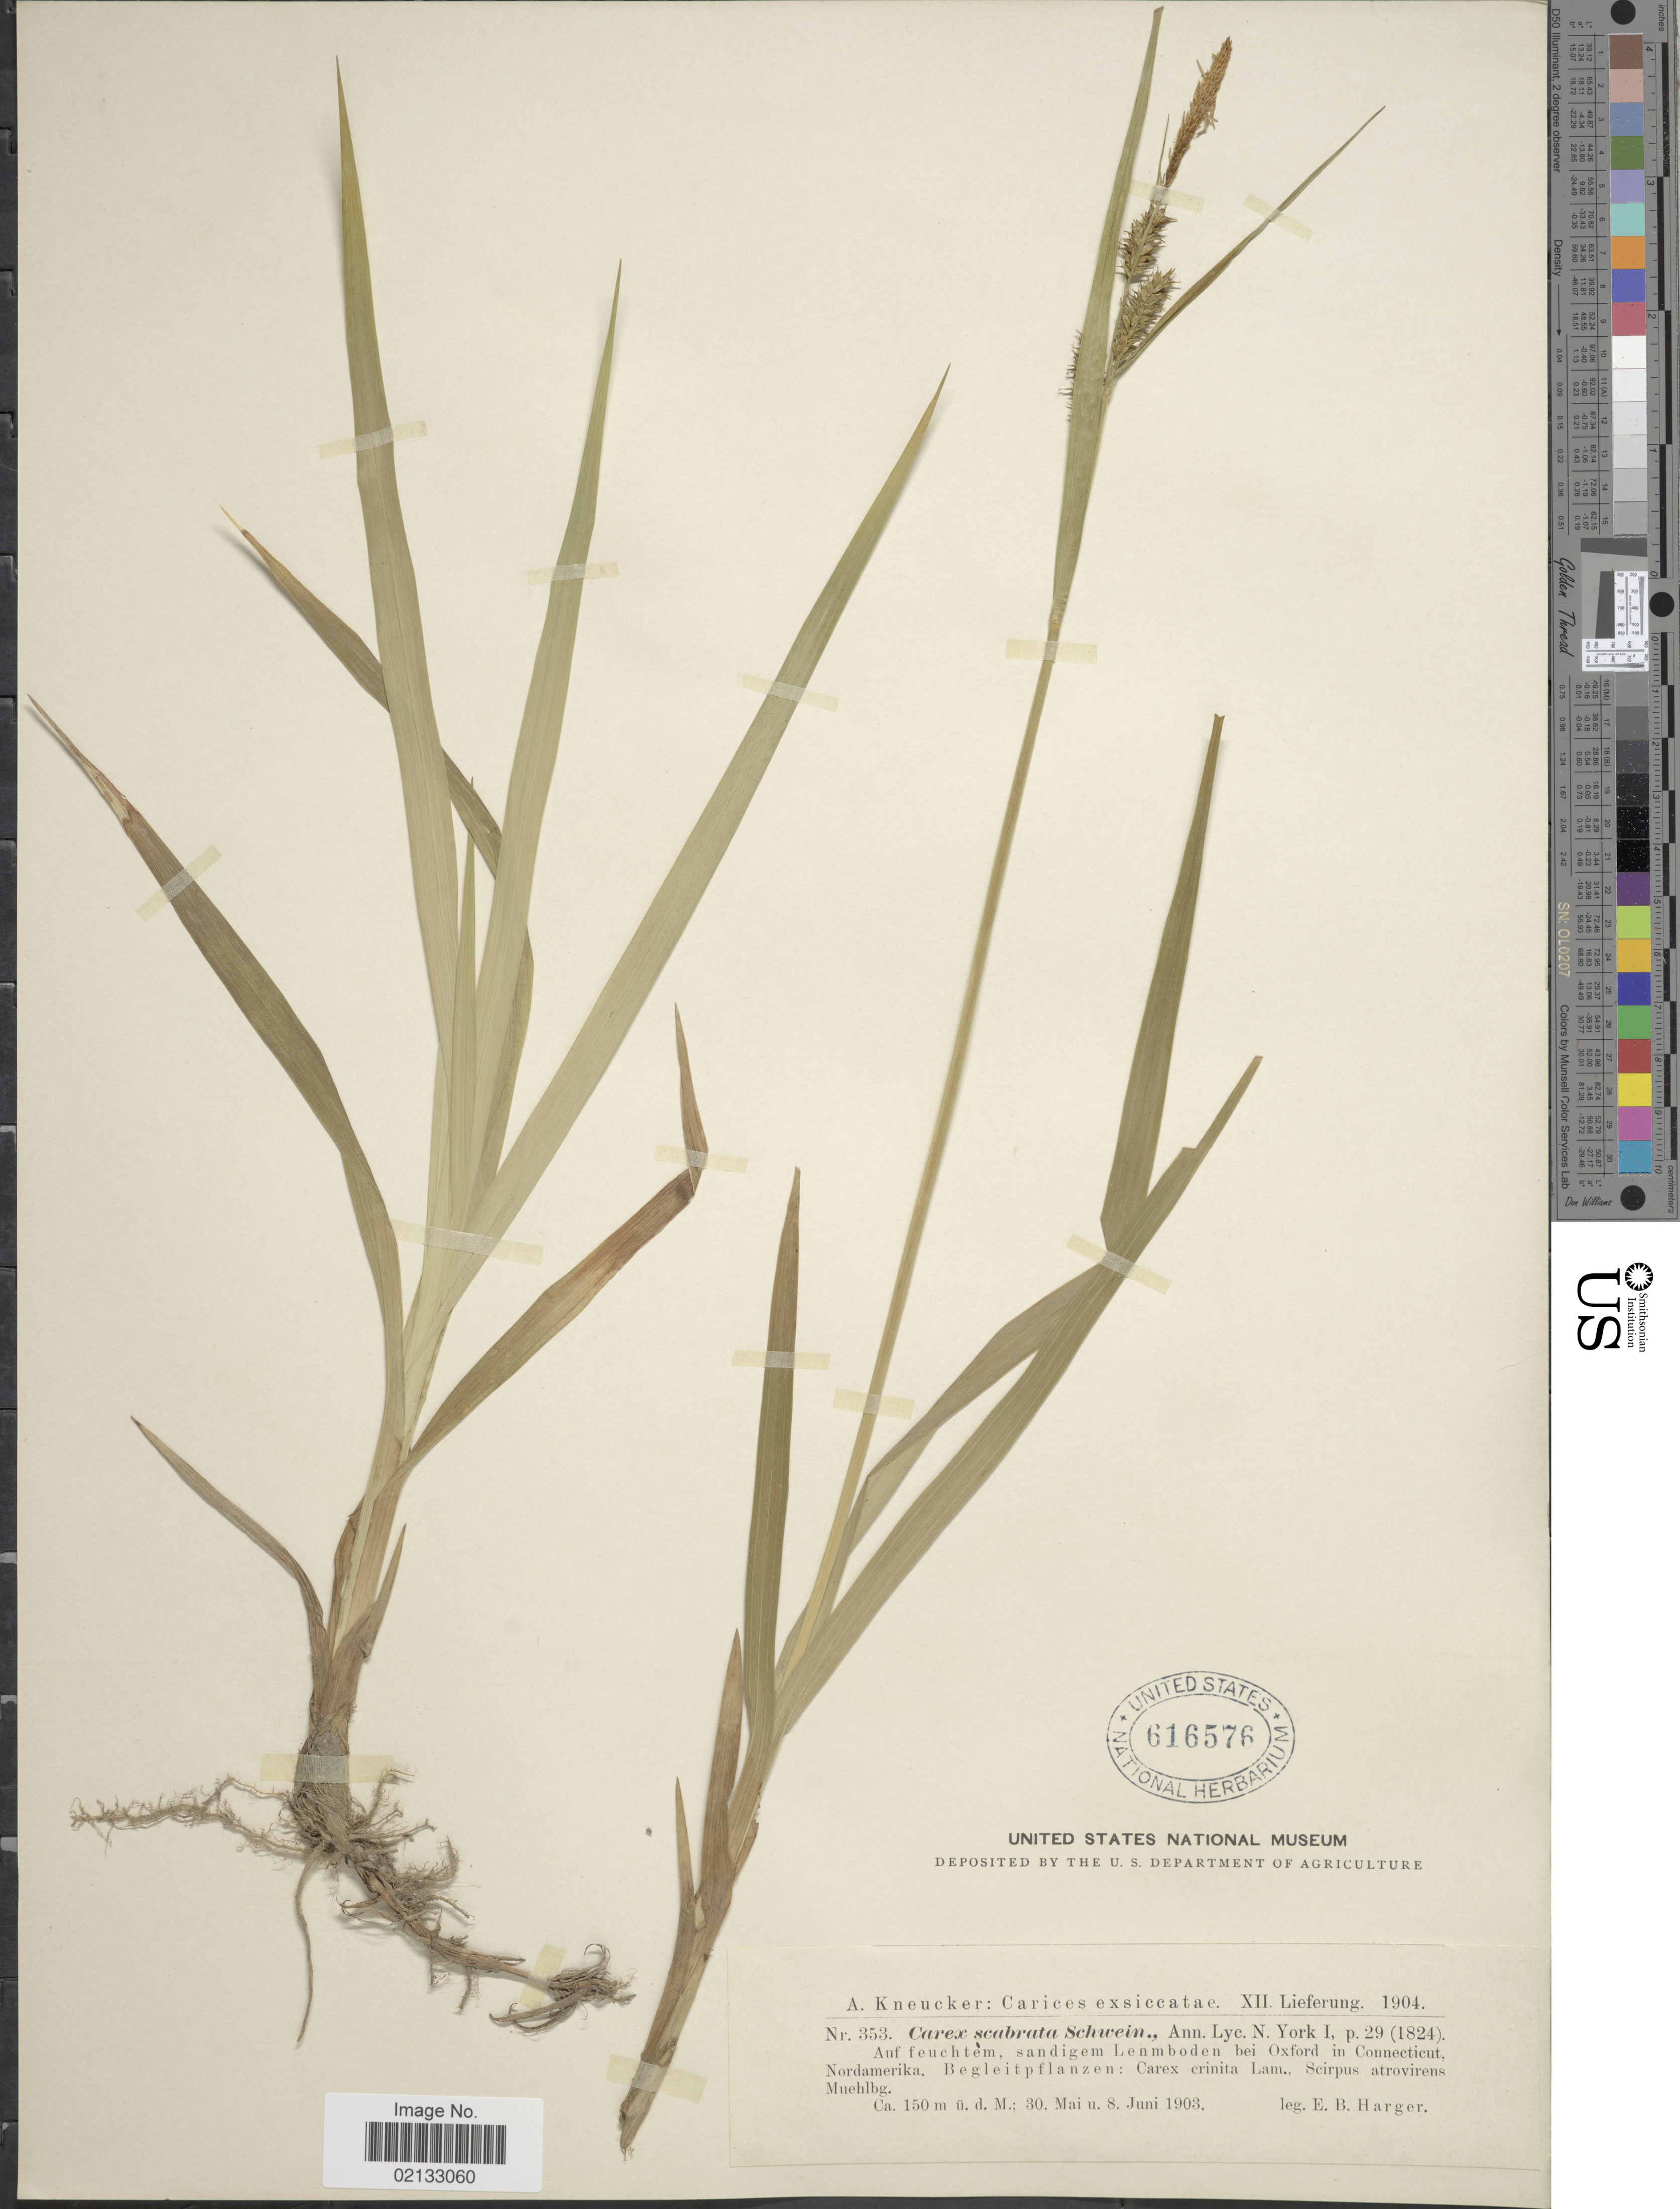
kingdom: Plantae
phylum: Tracheophyta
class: Liliopsida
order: Poales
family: Cyperaceae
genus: Carex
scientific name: Carex scabrata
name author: Schwein.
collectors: E. B. Harger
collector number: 353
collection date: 1903-05-30/1903-06-08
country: United States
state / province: Connecticut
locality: Auf feuchtem, sandigem Leimboden bei Oxford in Connecticut, Nordamerika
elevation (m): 150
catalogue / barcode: US 616576